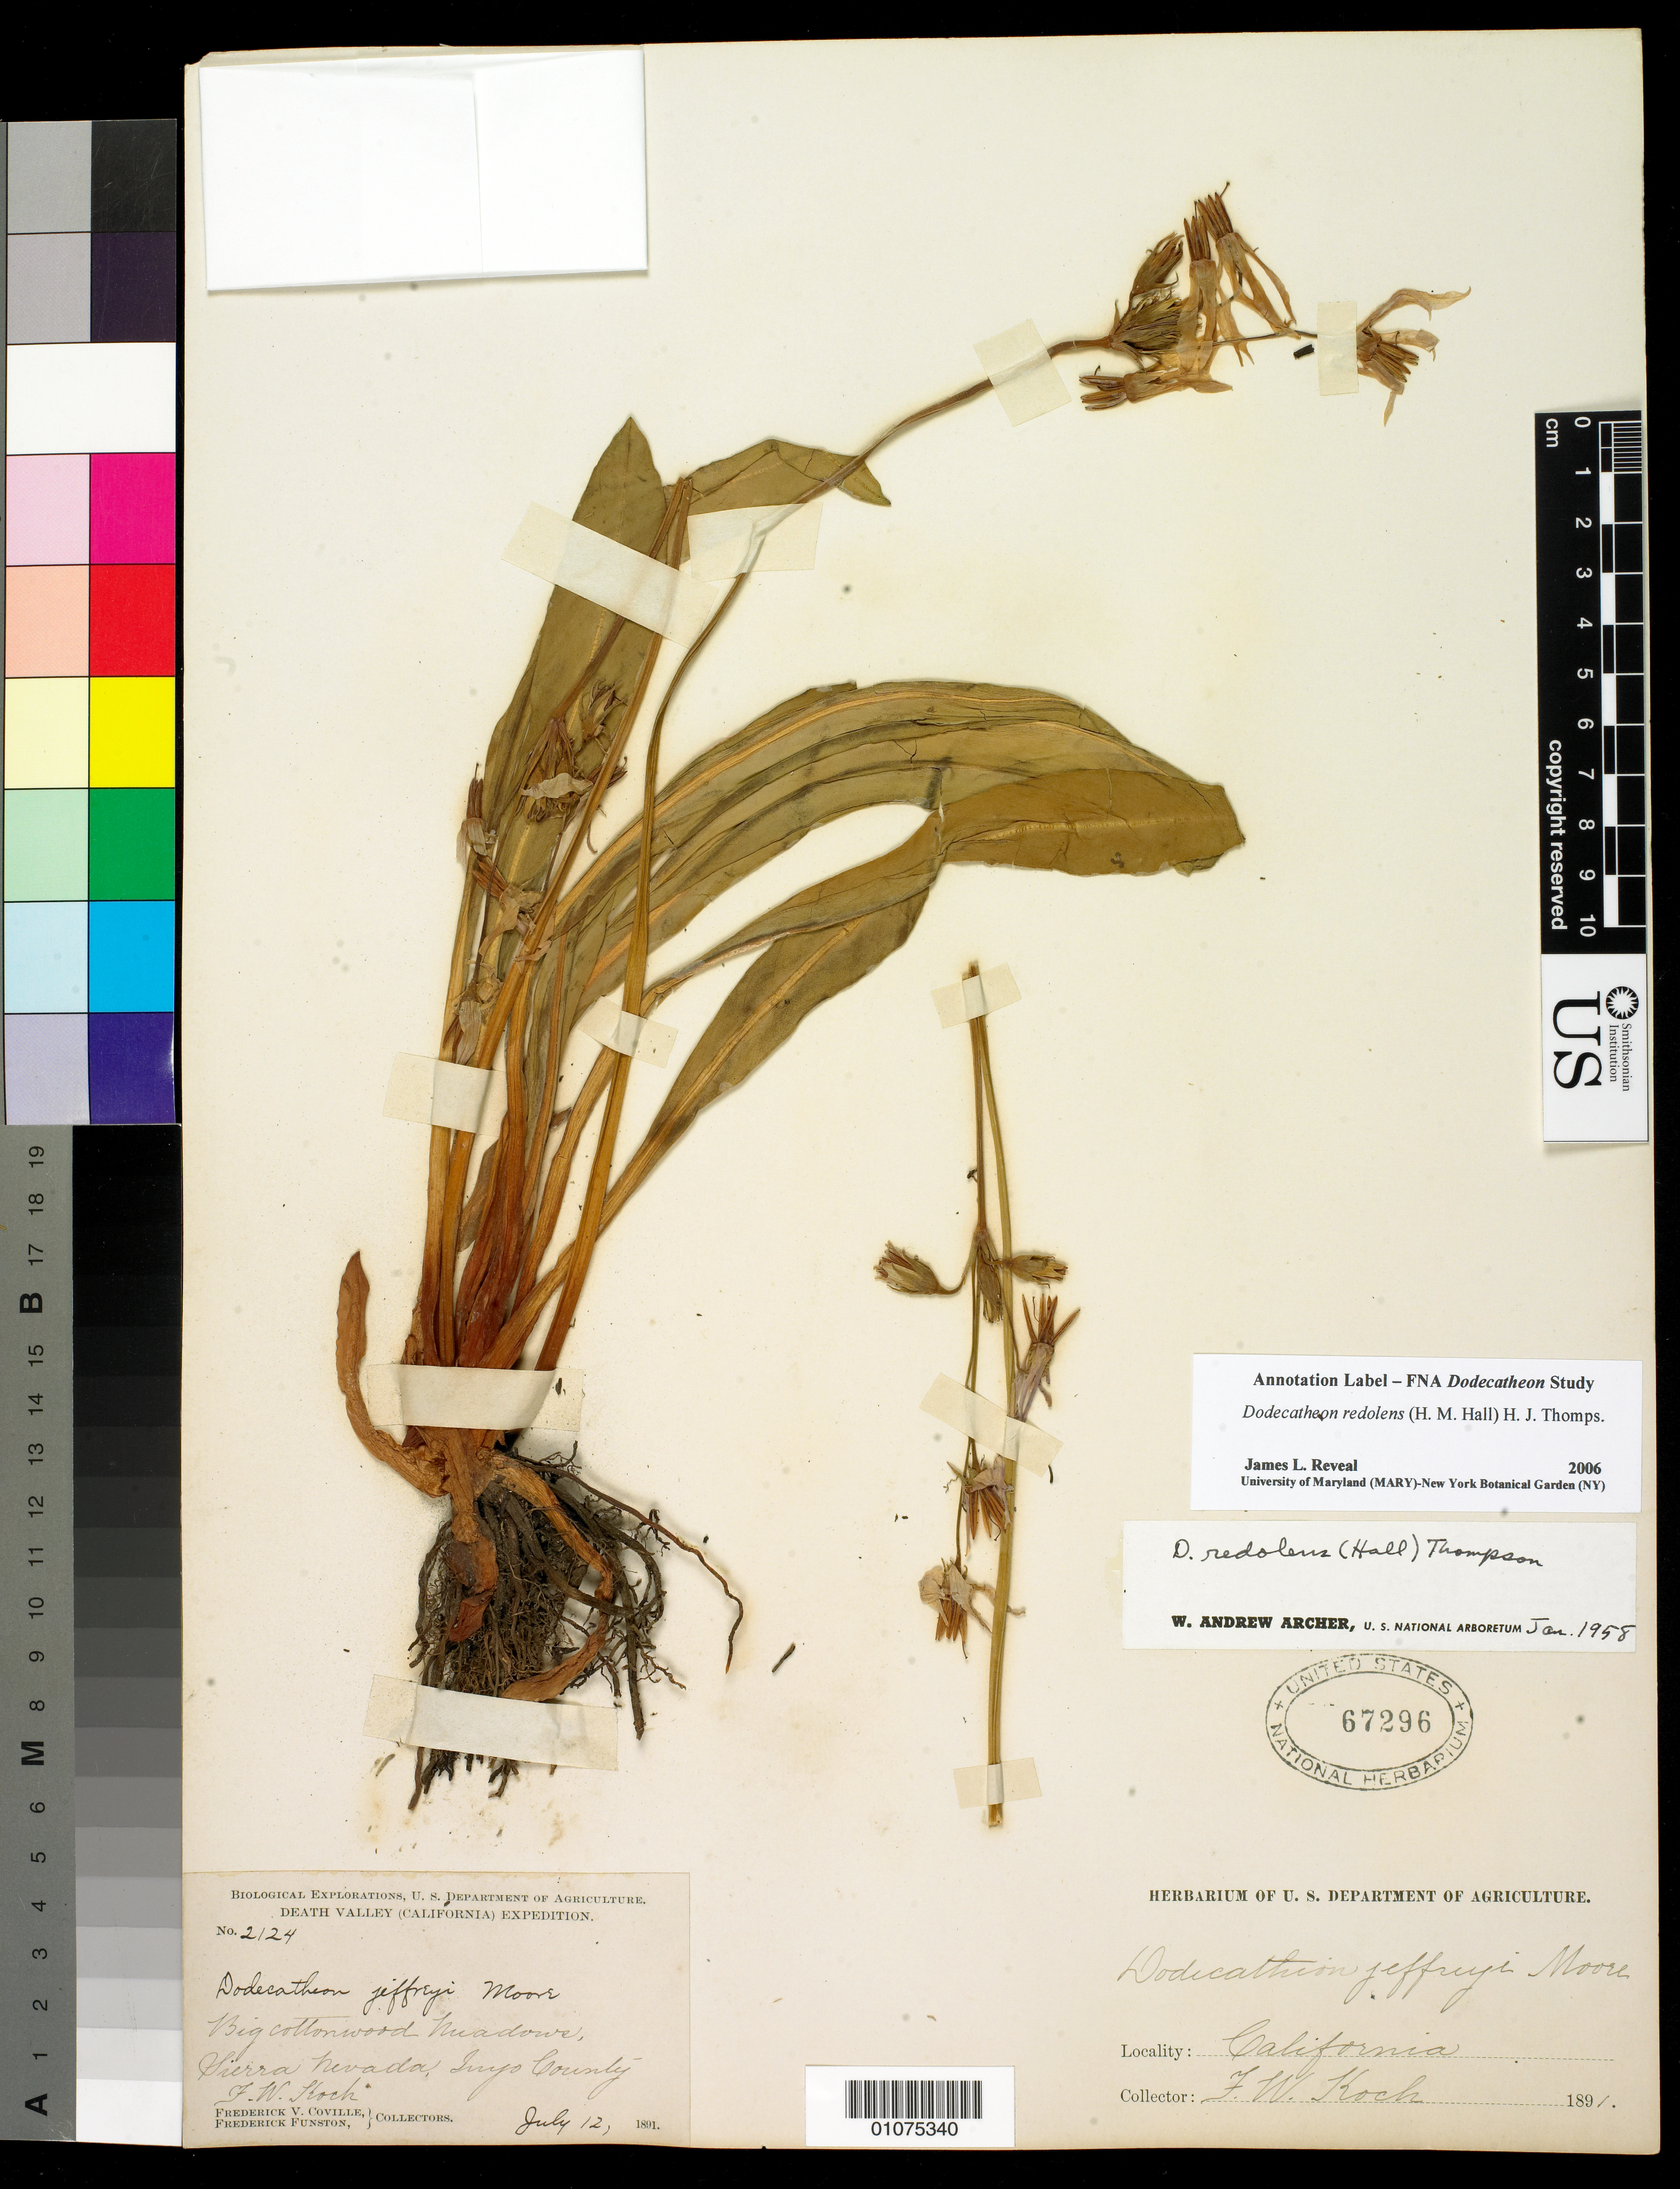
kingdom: Plantae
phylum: Tracheophyta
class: Magnoliopsida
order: Ericales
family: Primulaceae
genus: Dodecatheon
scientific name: Dodecatheon redolens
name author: (H.M. Hall) H.J. Thomps.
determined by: Reveal, J. L.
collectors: F. V. Coville, F. Funston & F. W. Koch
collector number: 2124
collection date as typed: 12 Jul 1891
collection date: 1891-07-12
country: United States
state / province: California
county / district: Inyo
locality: Sierra Nevada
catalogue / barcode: US 67296